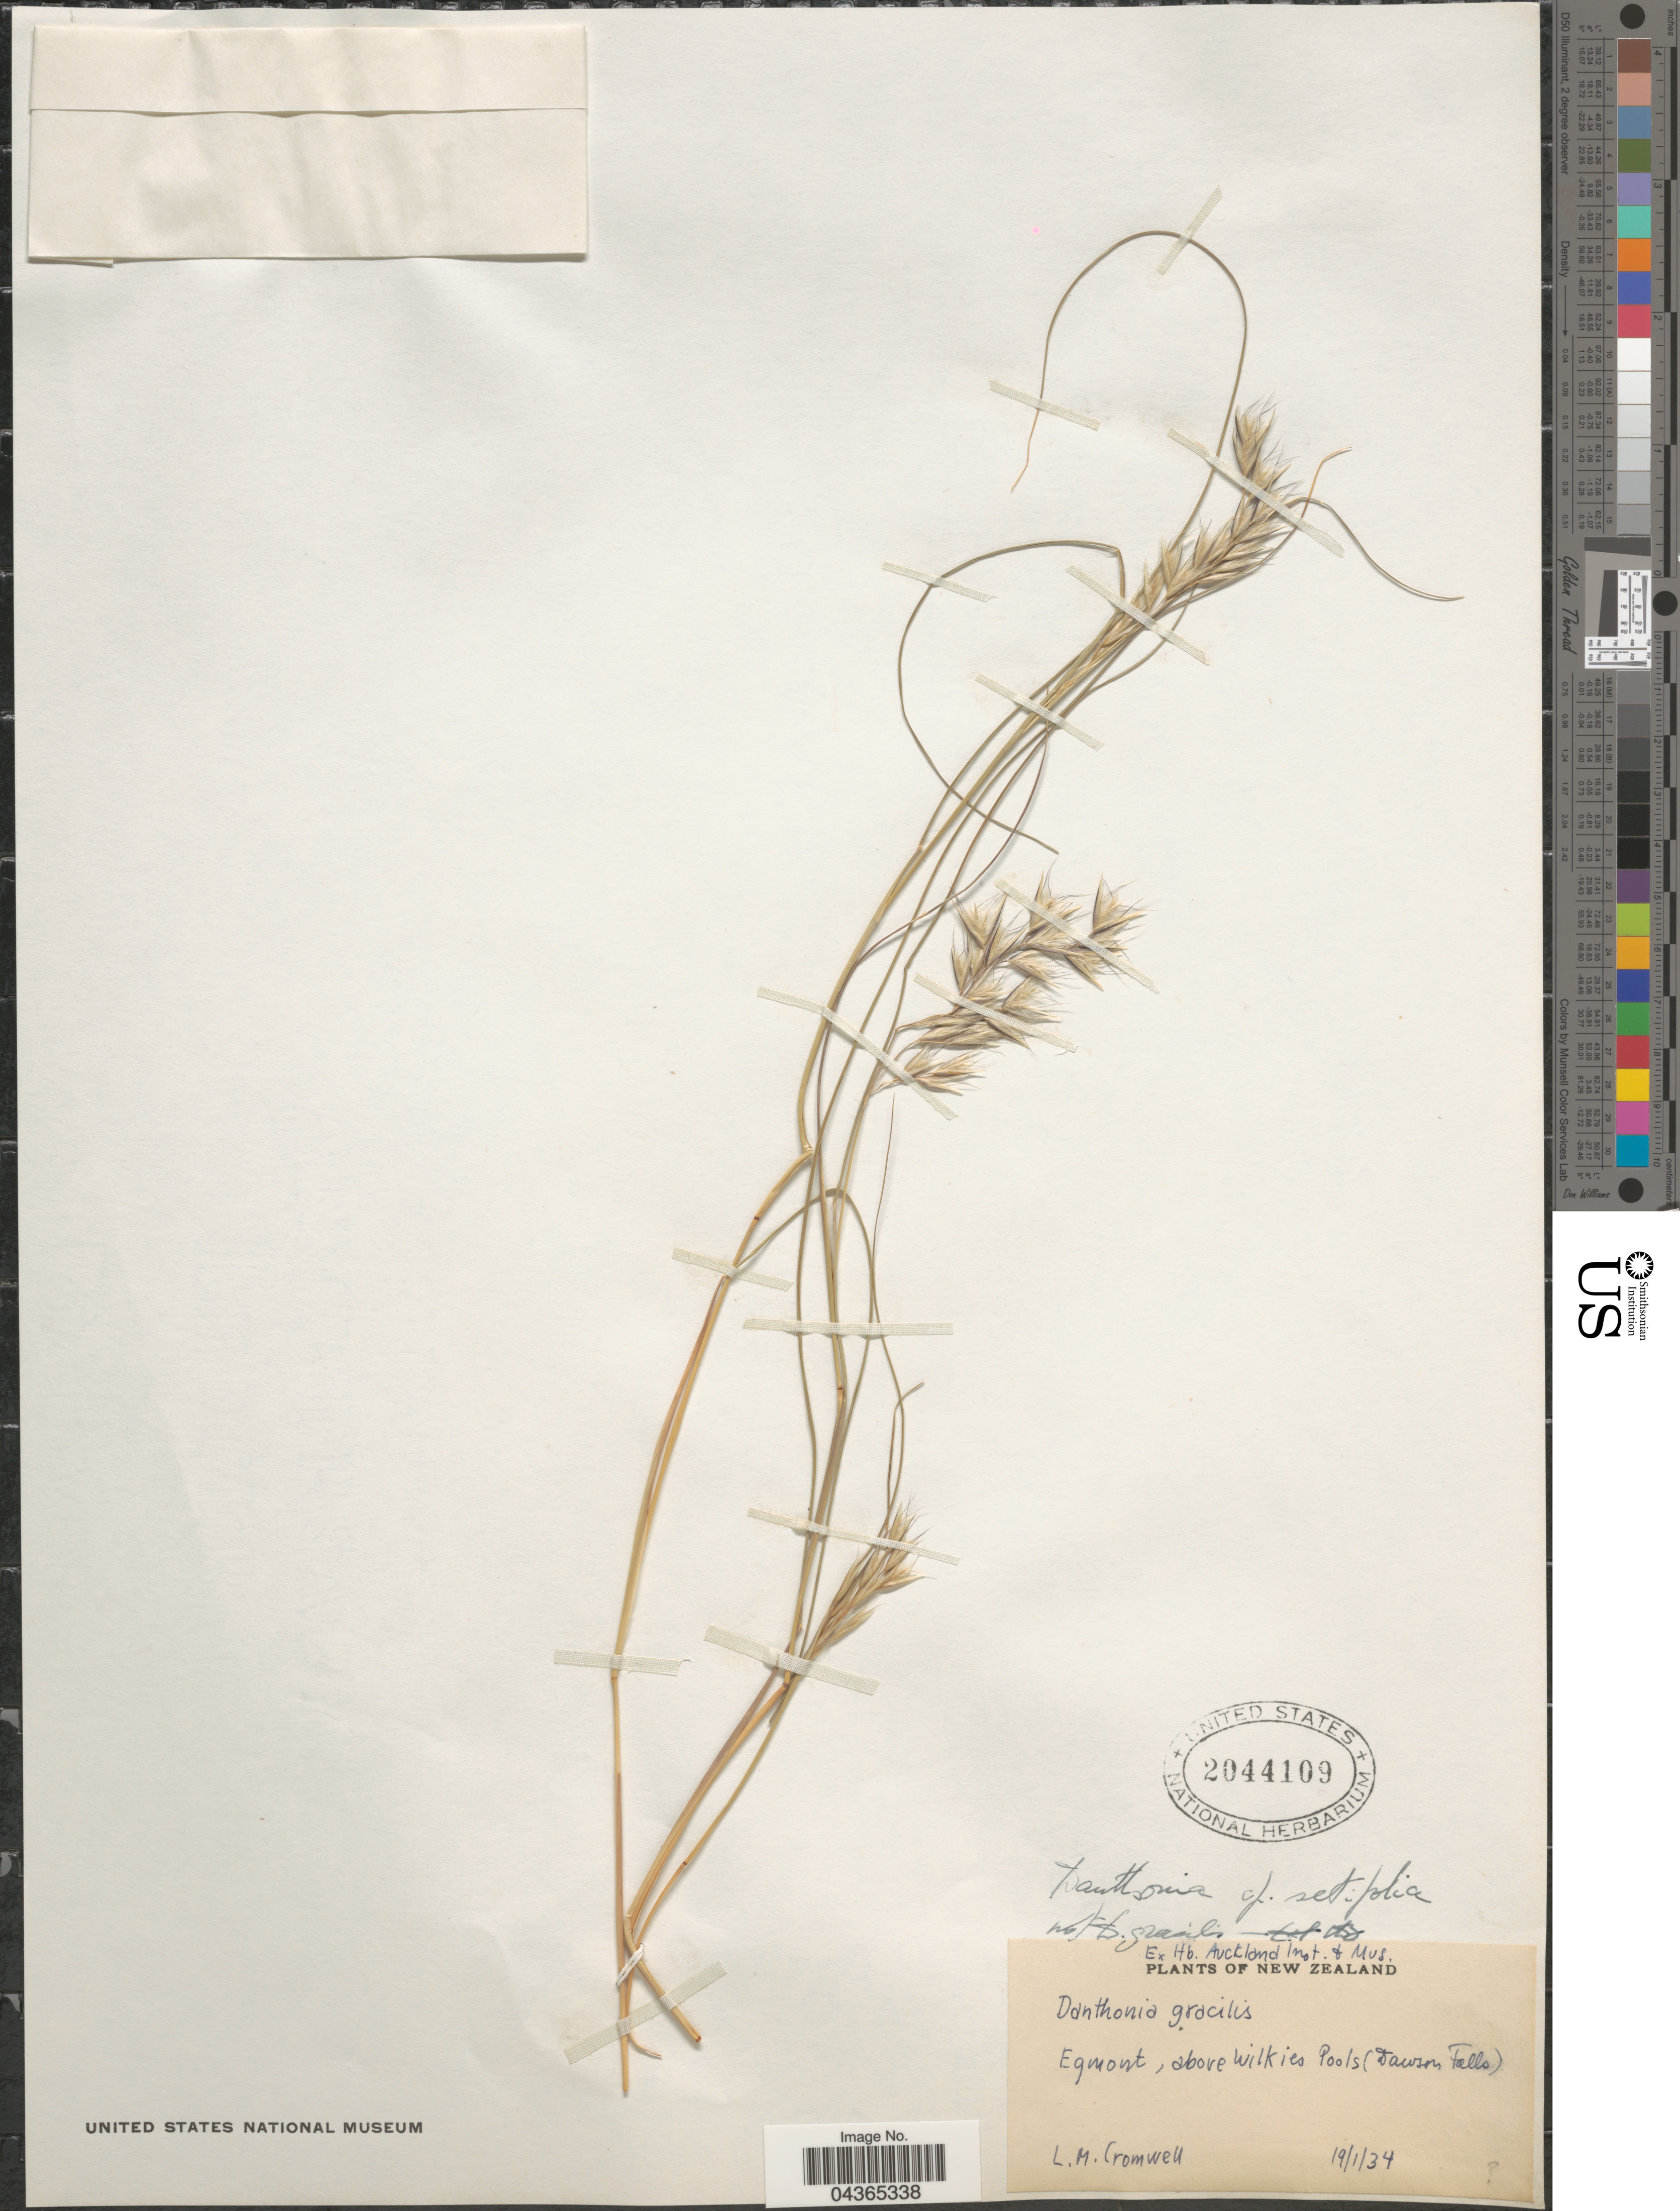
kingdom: Plantae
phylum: Tracheophyta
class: Liliopsida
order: Poales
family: Poaceae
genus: Rytidosperma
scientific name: Rytidosperma setifolium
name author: (Hook. f.) Connor & Edgar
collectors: L. Cromwell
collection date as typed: Transcribed d/m/y: 19/1/34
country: New Zealand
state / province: Auckland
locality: Egmont, above Wilkies Pools (Dawson Falls).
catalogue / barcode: US 2044109